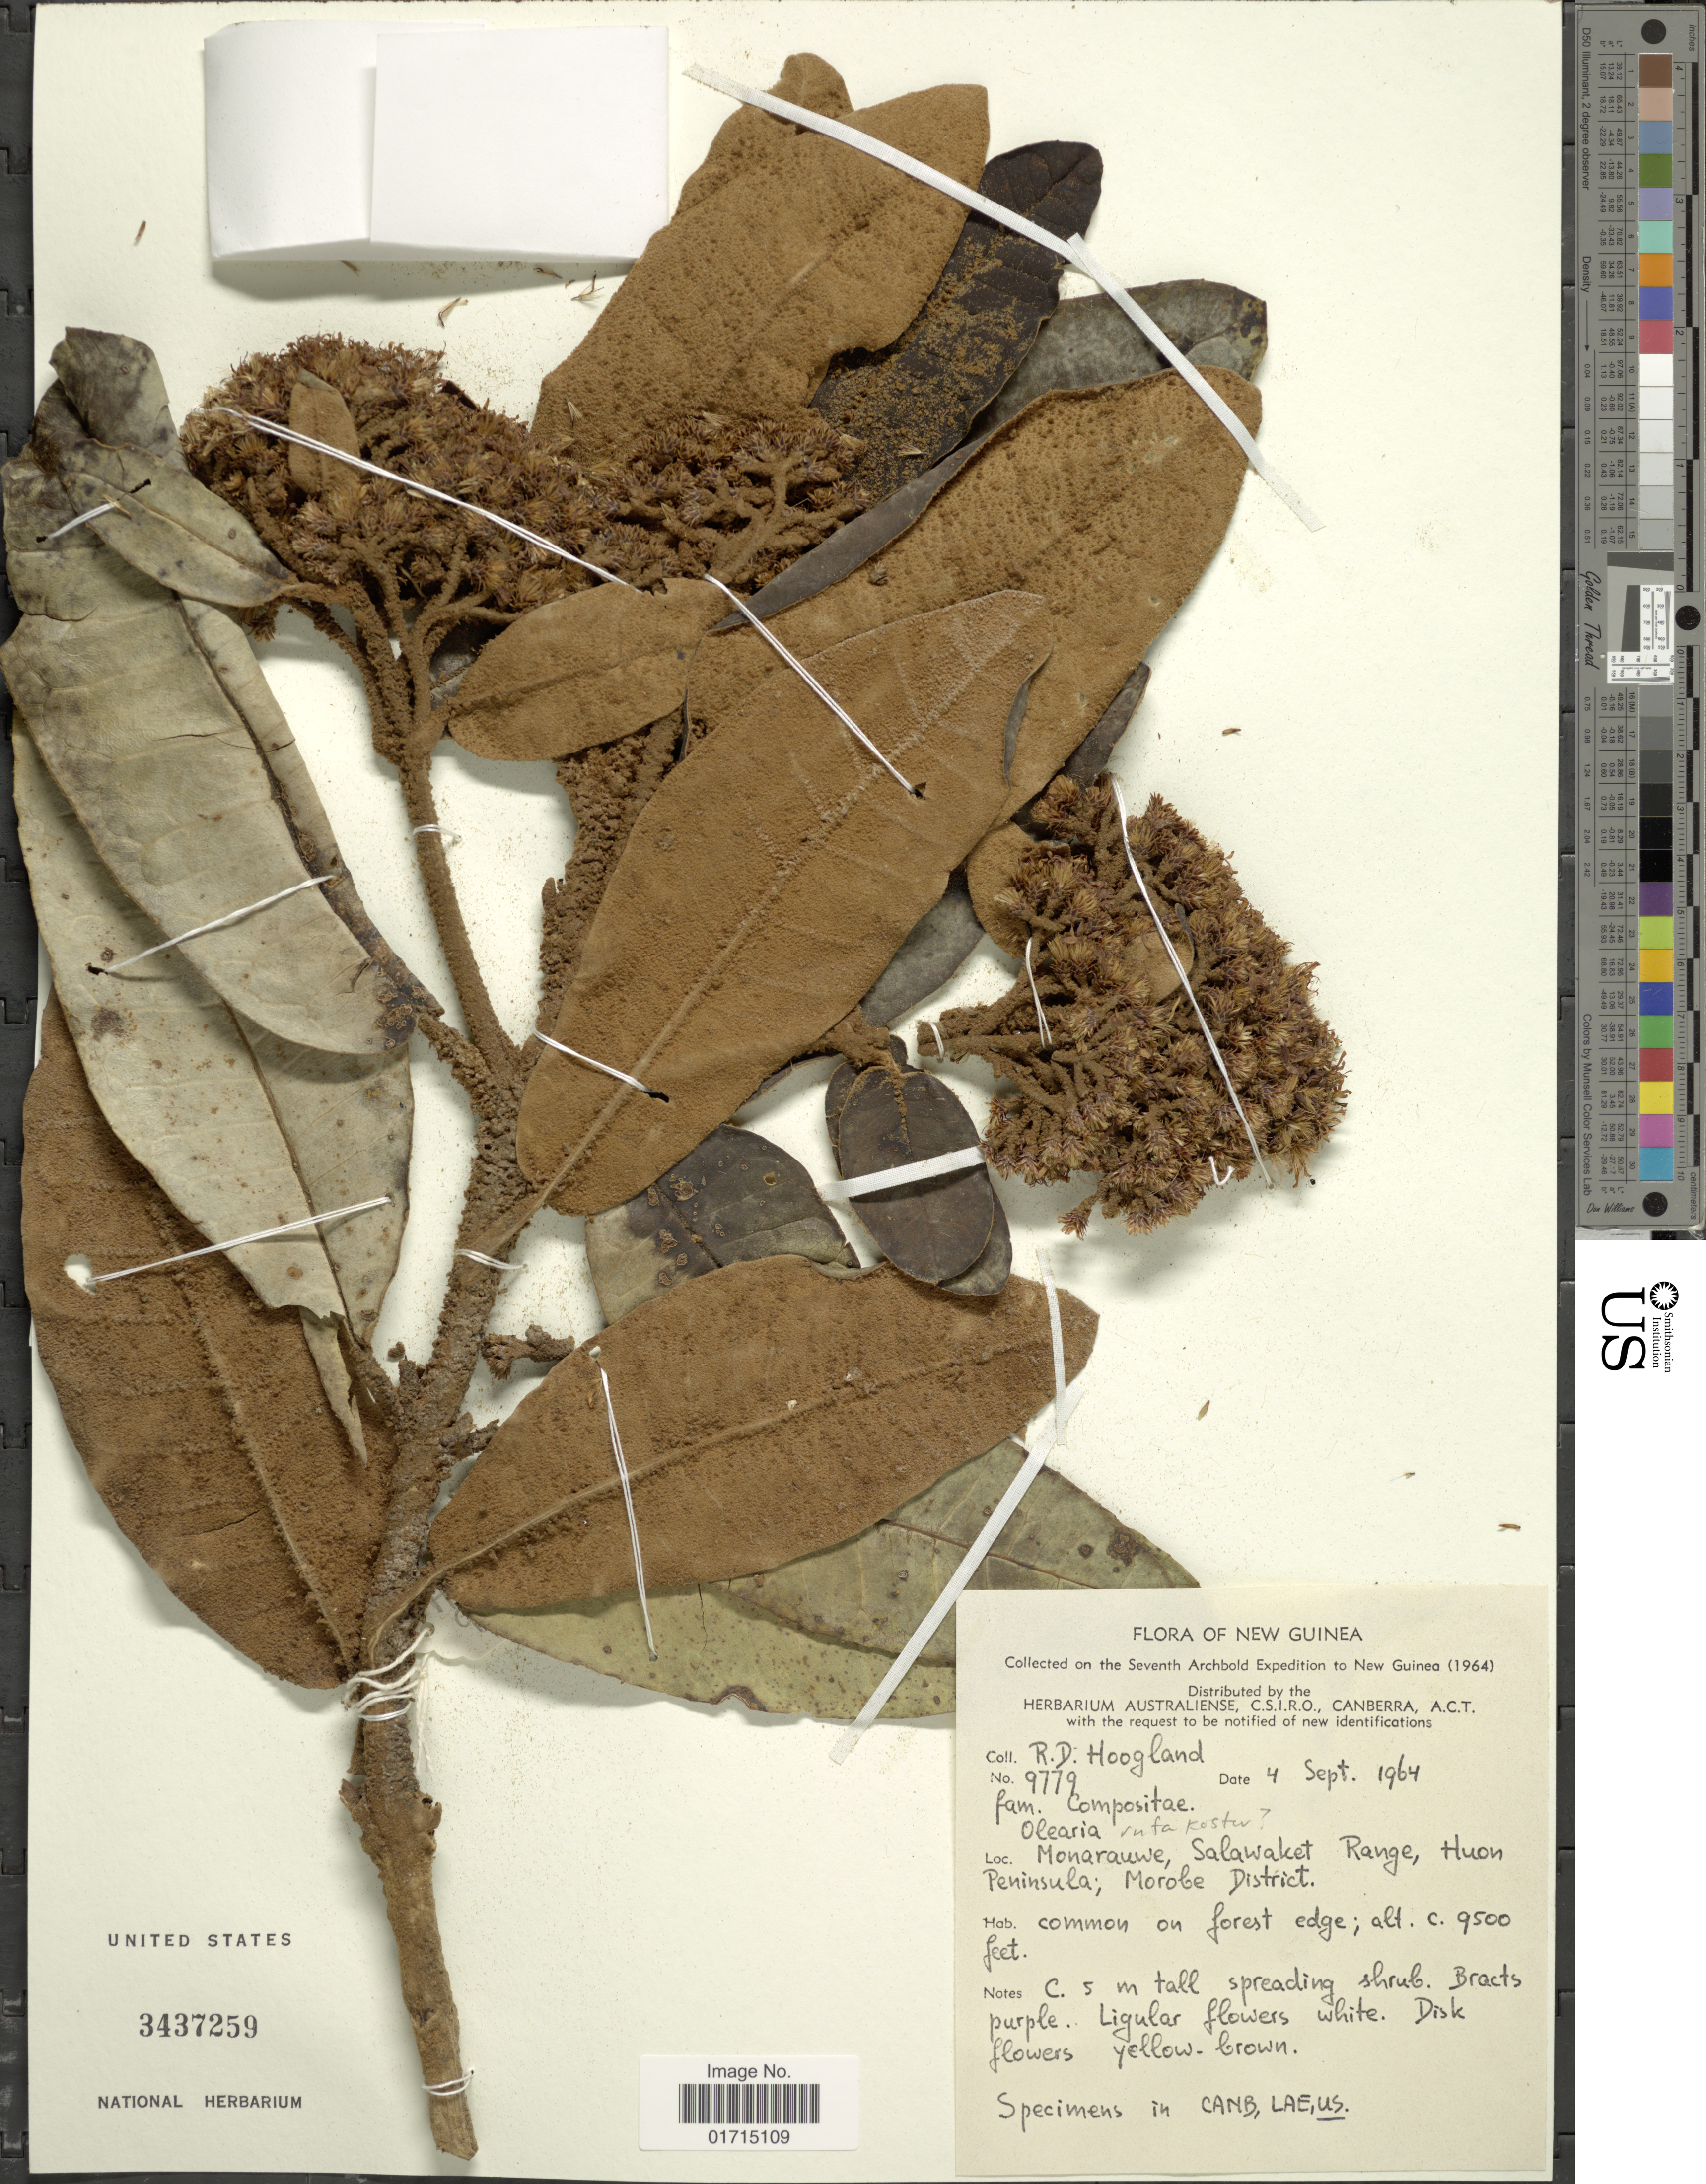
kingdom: Plantae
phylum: Tracheophyta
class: Magnoliopsida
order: Asterales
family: Asteraceae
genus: Olearia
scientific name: Olearia rufa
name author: J. Kost.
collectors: R. D. Hoogland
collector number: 9779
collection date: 1964-09-04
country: Papua New Guinea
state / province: Morobe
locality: Monarauwe, Salawaket Range, Huon peninsula; Morobe District. on forest edge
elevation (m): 2896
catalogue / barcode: US 3437259